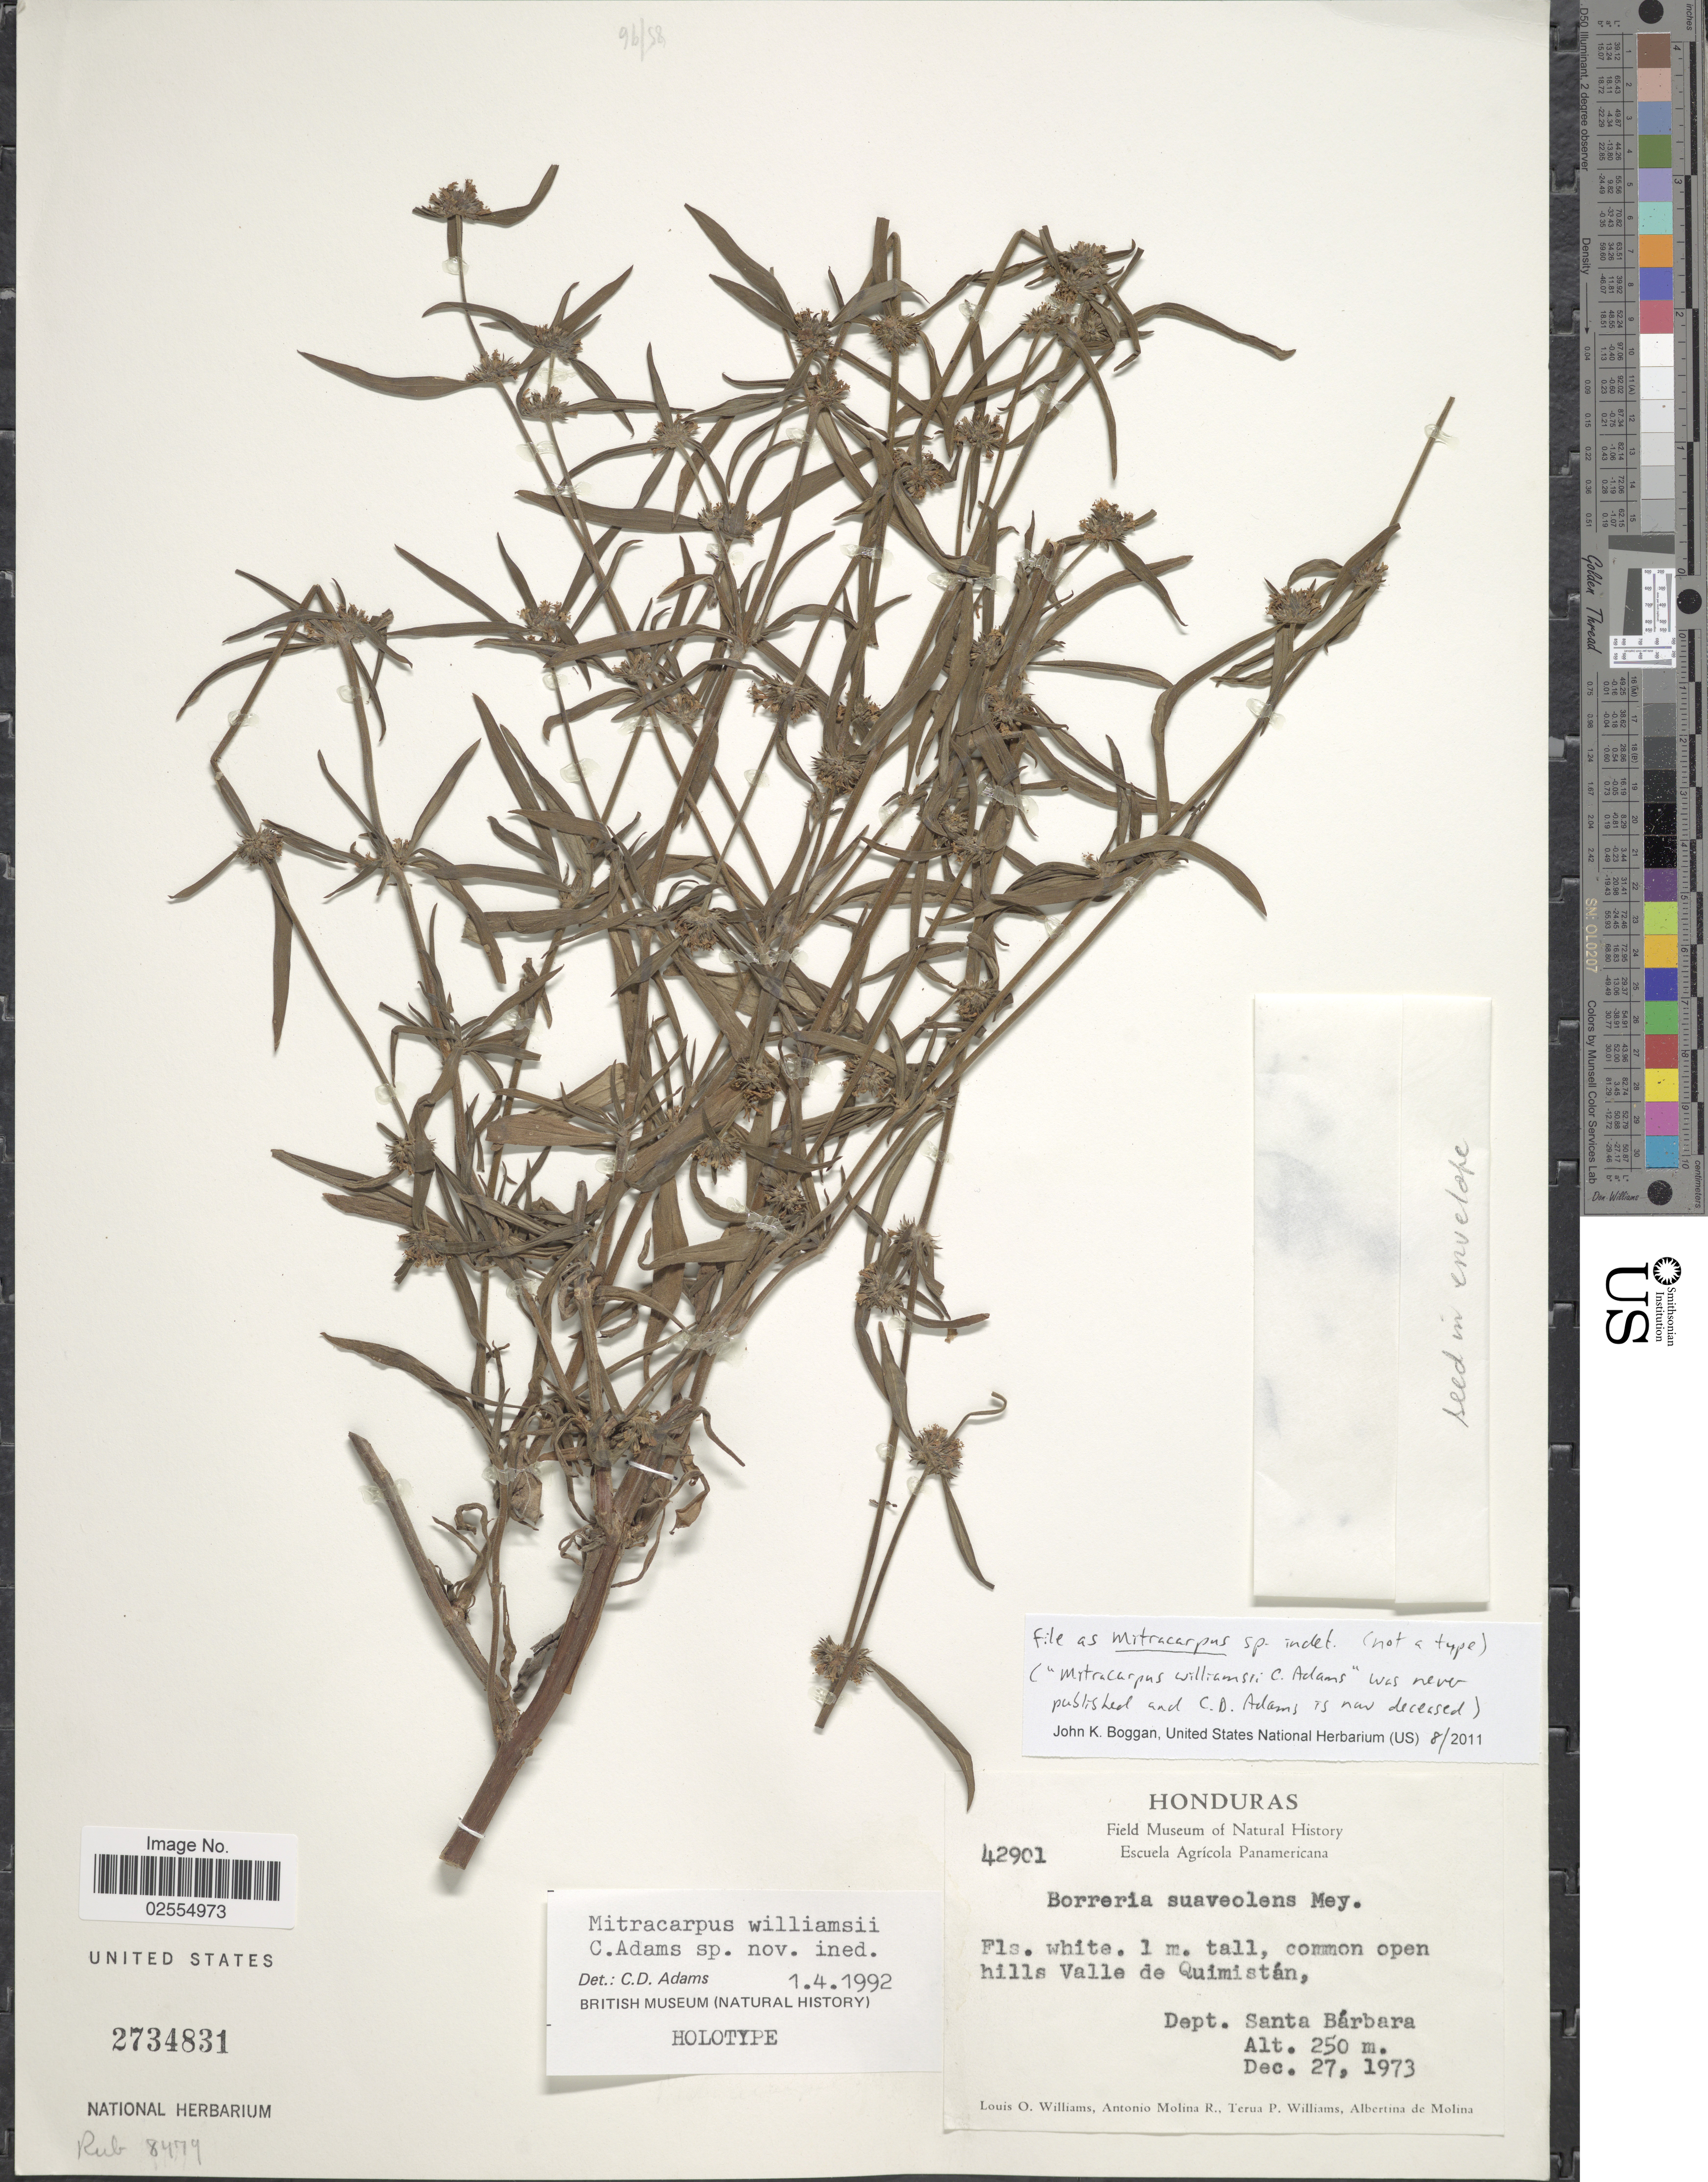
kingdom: Plantae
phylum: Tracheophyta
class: Magnoliopsida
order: Gentianales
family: Rubiaceae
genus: Mitracarpus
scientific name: Mitracarpus sp.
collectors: L. O. Williams, A. Molina R., T. P. Williams & A. R. Molina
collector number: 42901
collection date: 1973-12-27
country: Honduras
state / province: Santa Bárbara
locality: Valle de Quimistán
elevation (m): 250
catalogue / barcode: US 2734831